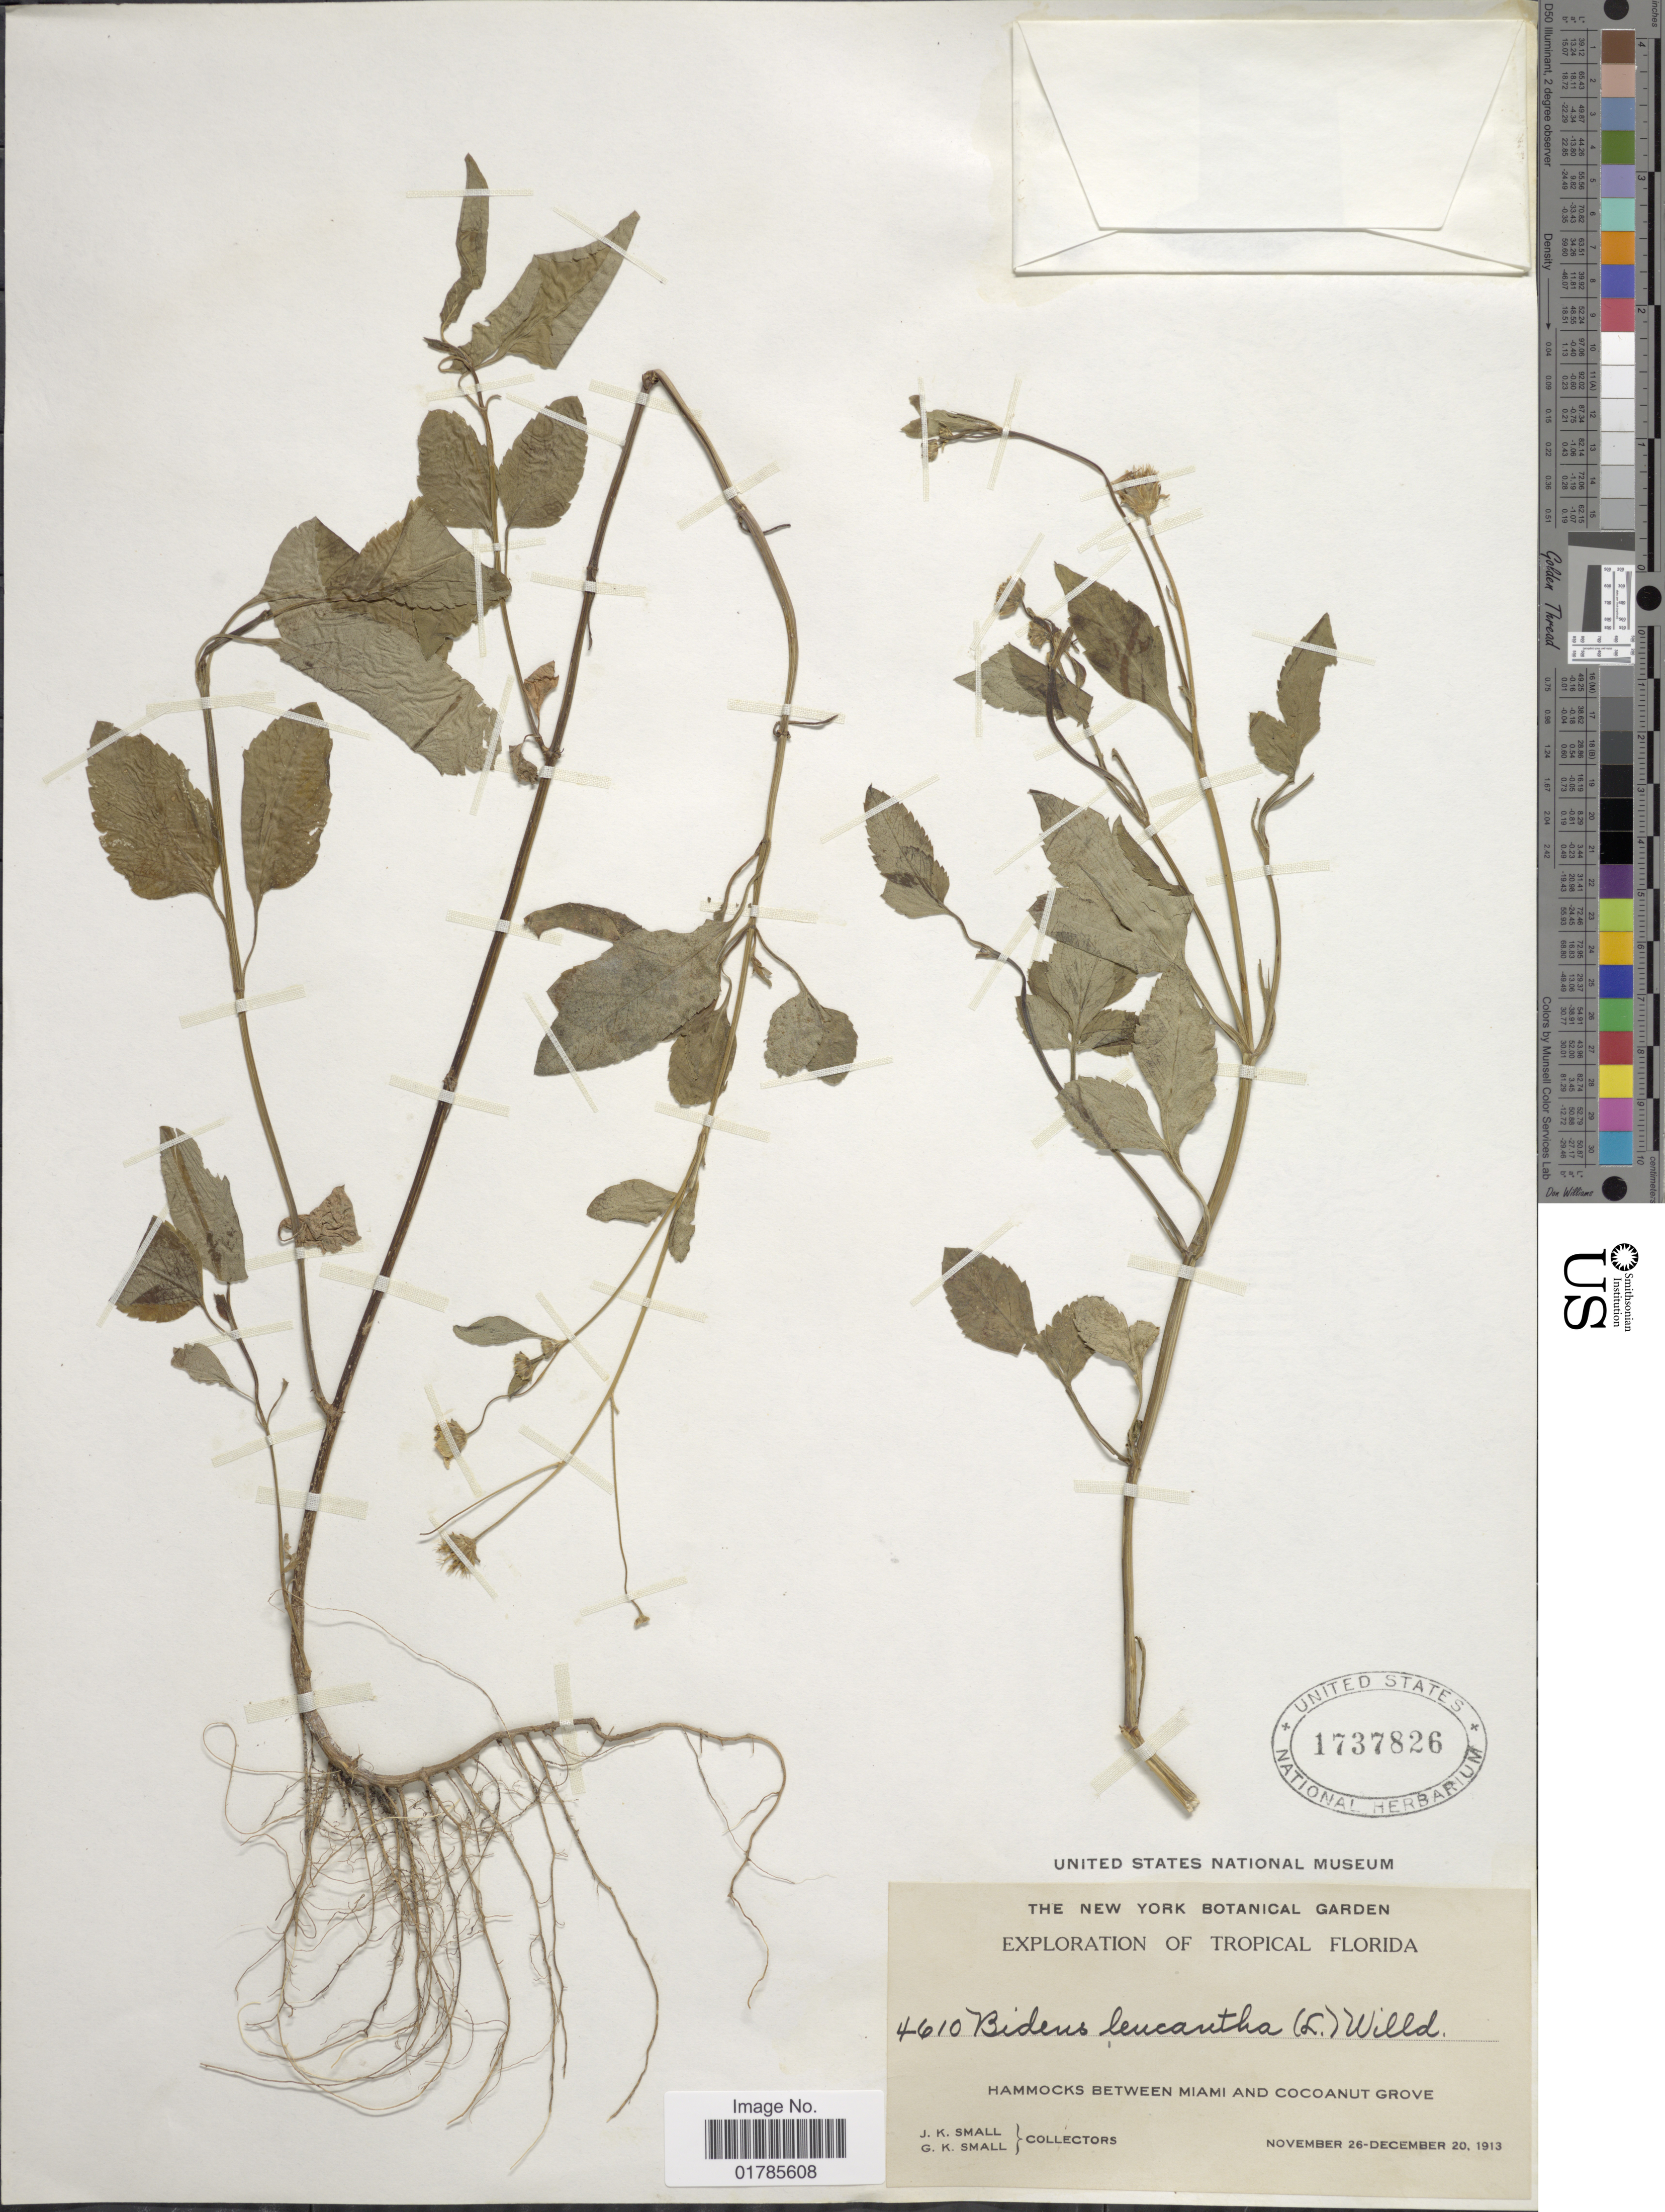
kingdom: Plantae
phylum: Tracheophyta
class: Magnoliopsida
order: Asterales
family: Asteraceae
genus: Bidens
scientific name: Bidens alba var. radiata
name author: (Sch. Bip.) R.E. Ballard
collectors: J. K. Small & G. K. Small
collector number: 4610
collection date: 1913-11-26/1913-12-26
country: United States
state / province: Florida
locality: Tropical Florida, Hammocks between Miami and Cocoanut Grove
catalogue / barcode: US 1737826